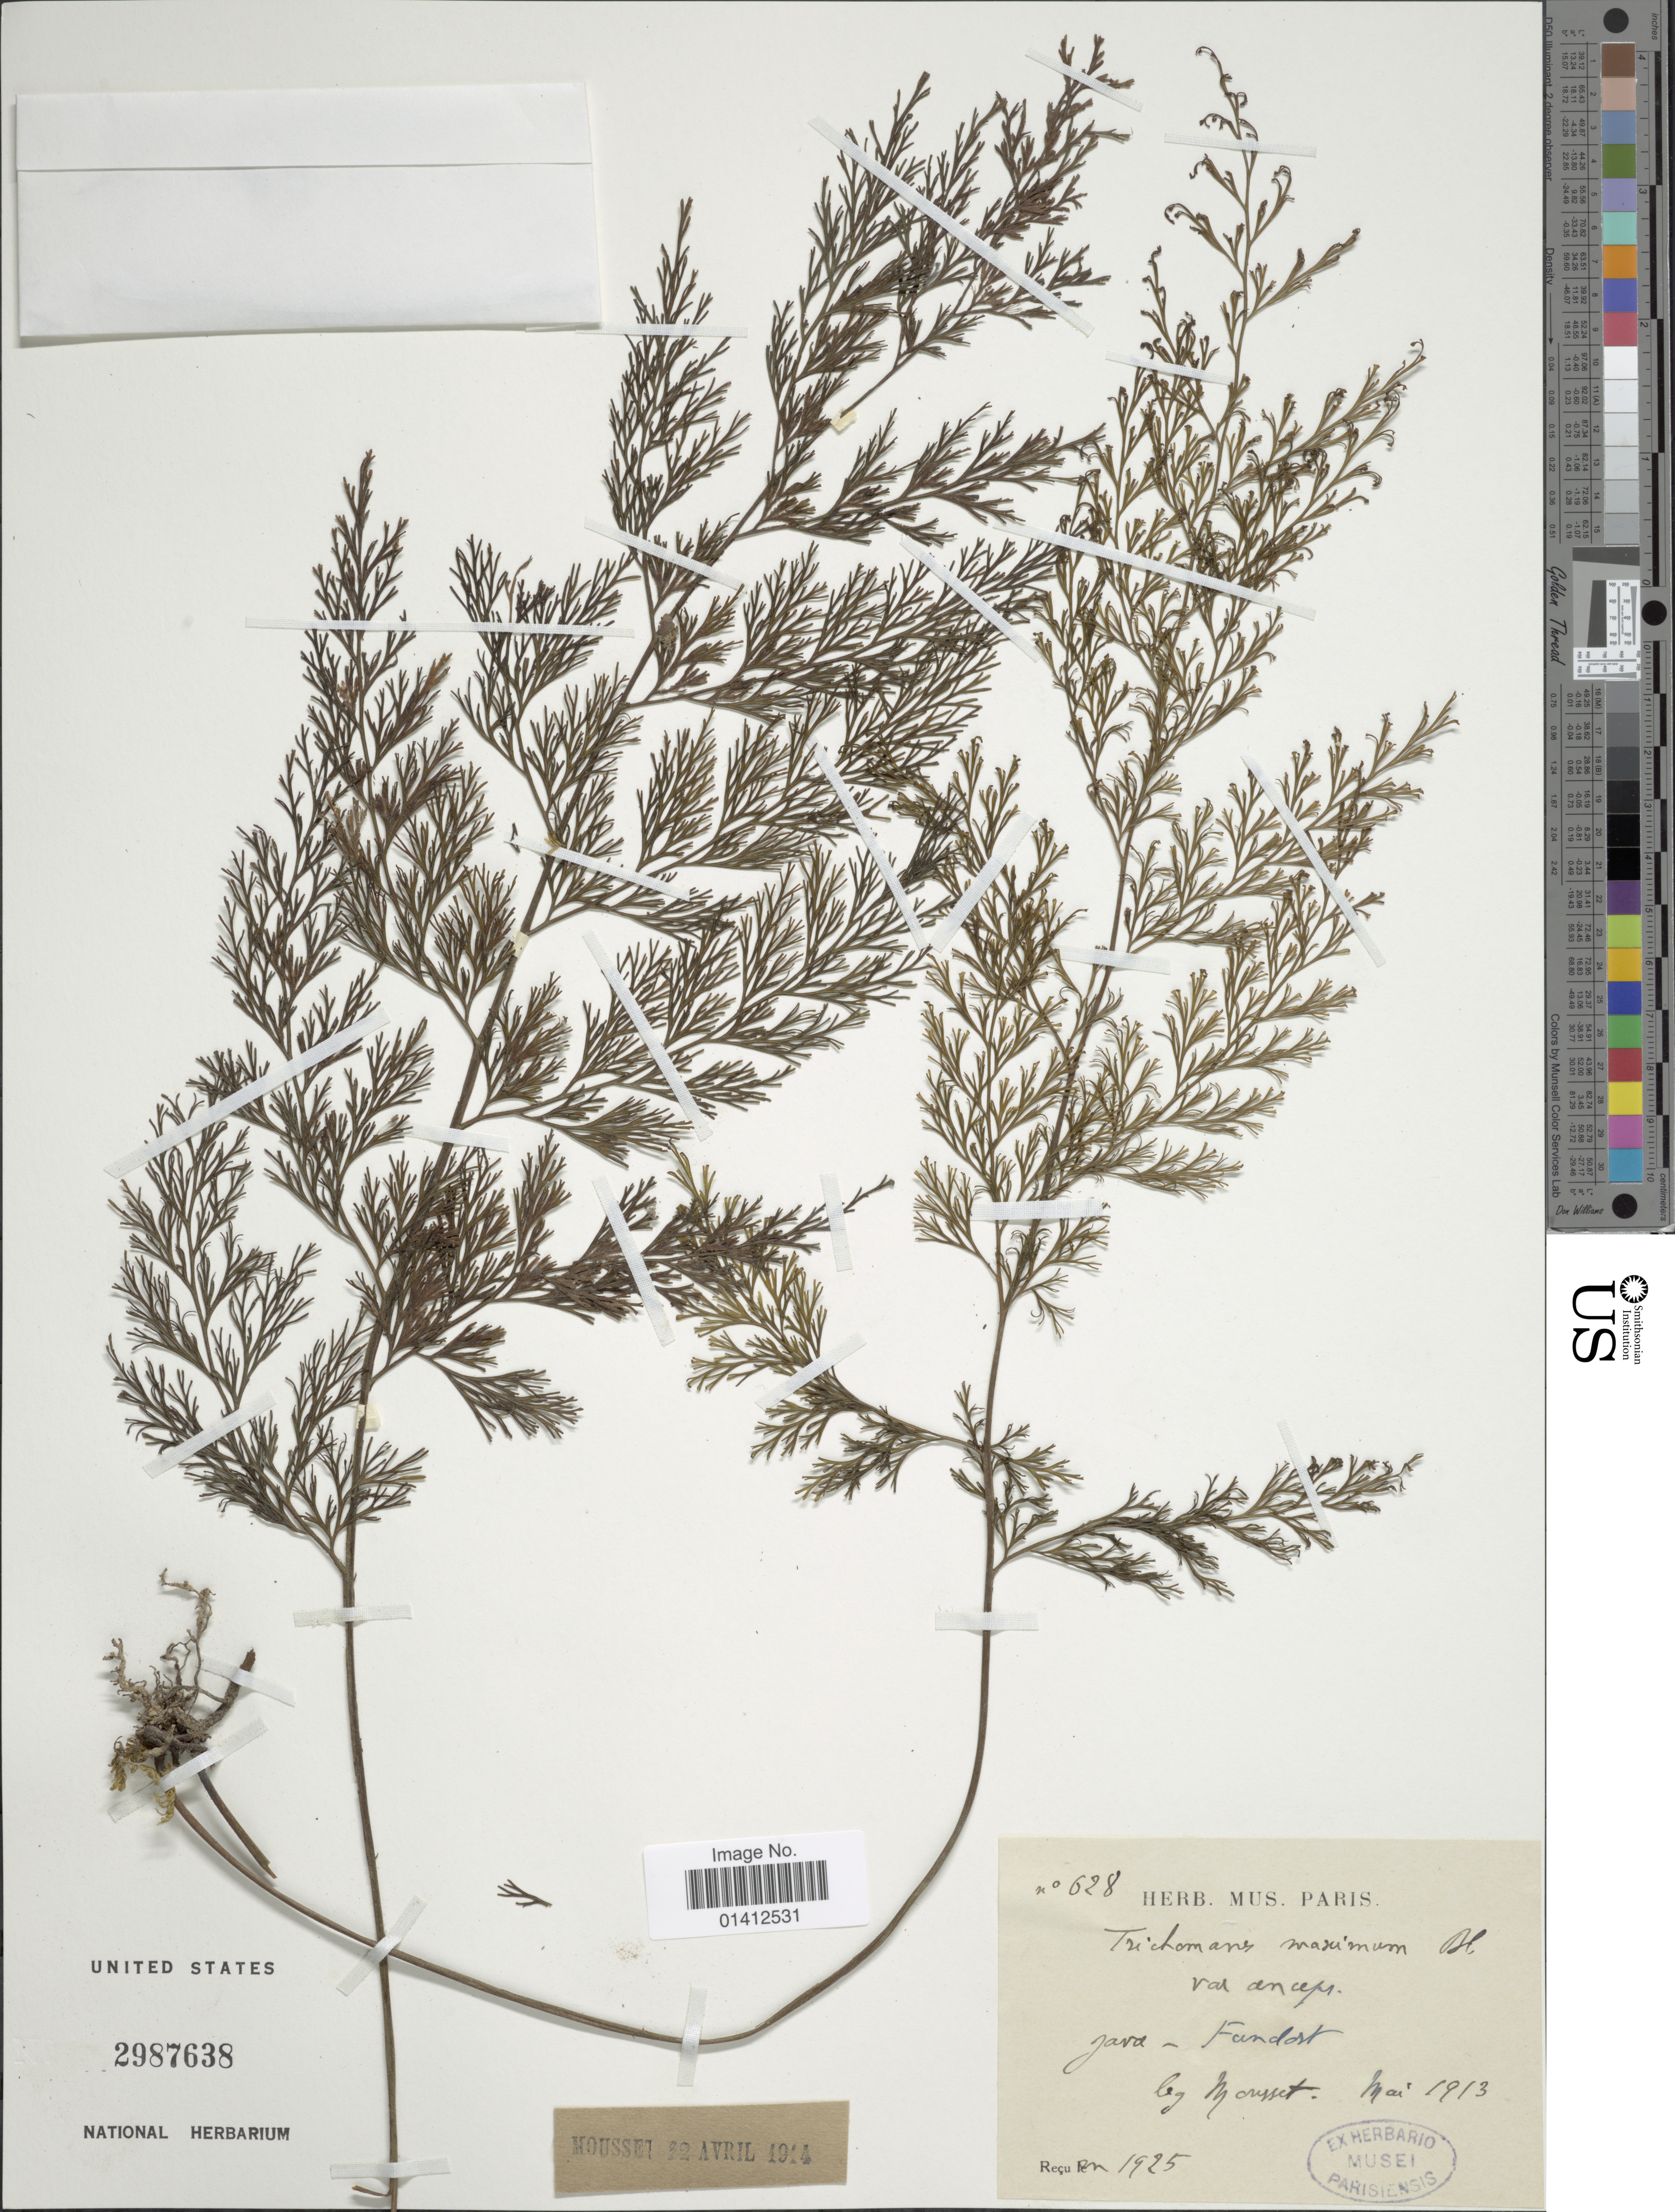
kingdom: Plantae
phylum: Tracheophyta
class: Polypodiopsida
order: Hymenophyllales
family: Hymenophyllaceae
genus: Vandenboschia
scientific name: Vandenboschia maxima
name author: (Blume) Copel.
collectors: Mousset, --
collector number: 628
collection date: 1913-05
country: Indonesia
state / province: Java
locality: Fundort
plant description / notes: "Java" removed from Precise Locality field, added to Province/State/Territory field.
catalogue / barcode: US 2987638